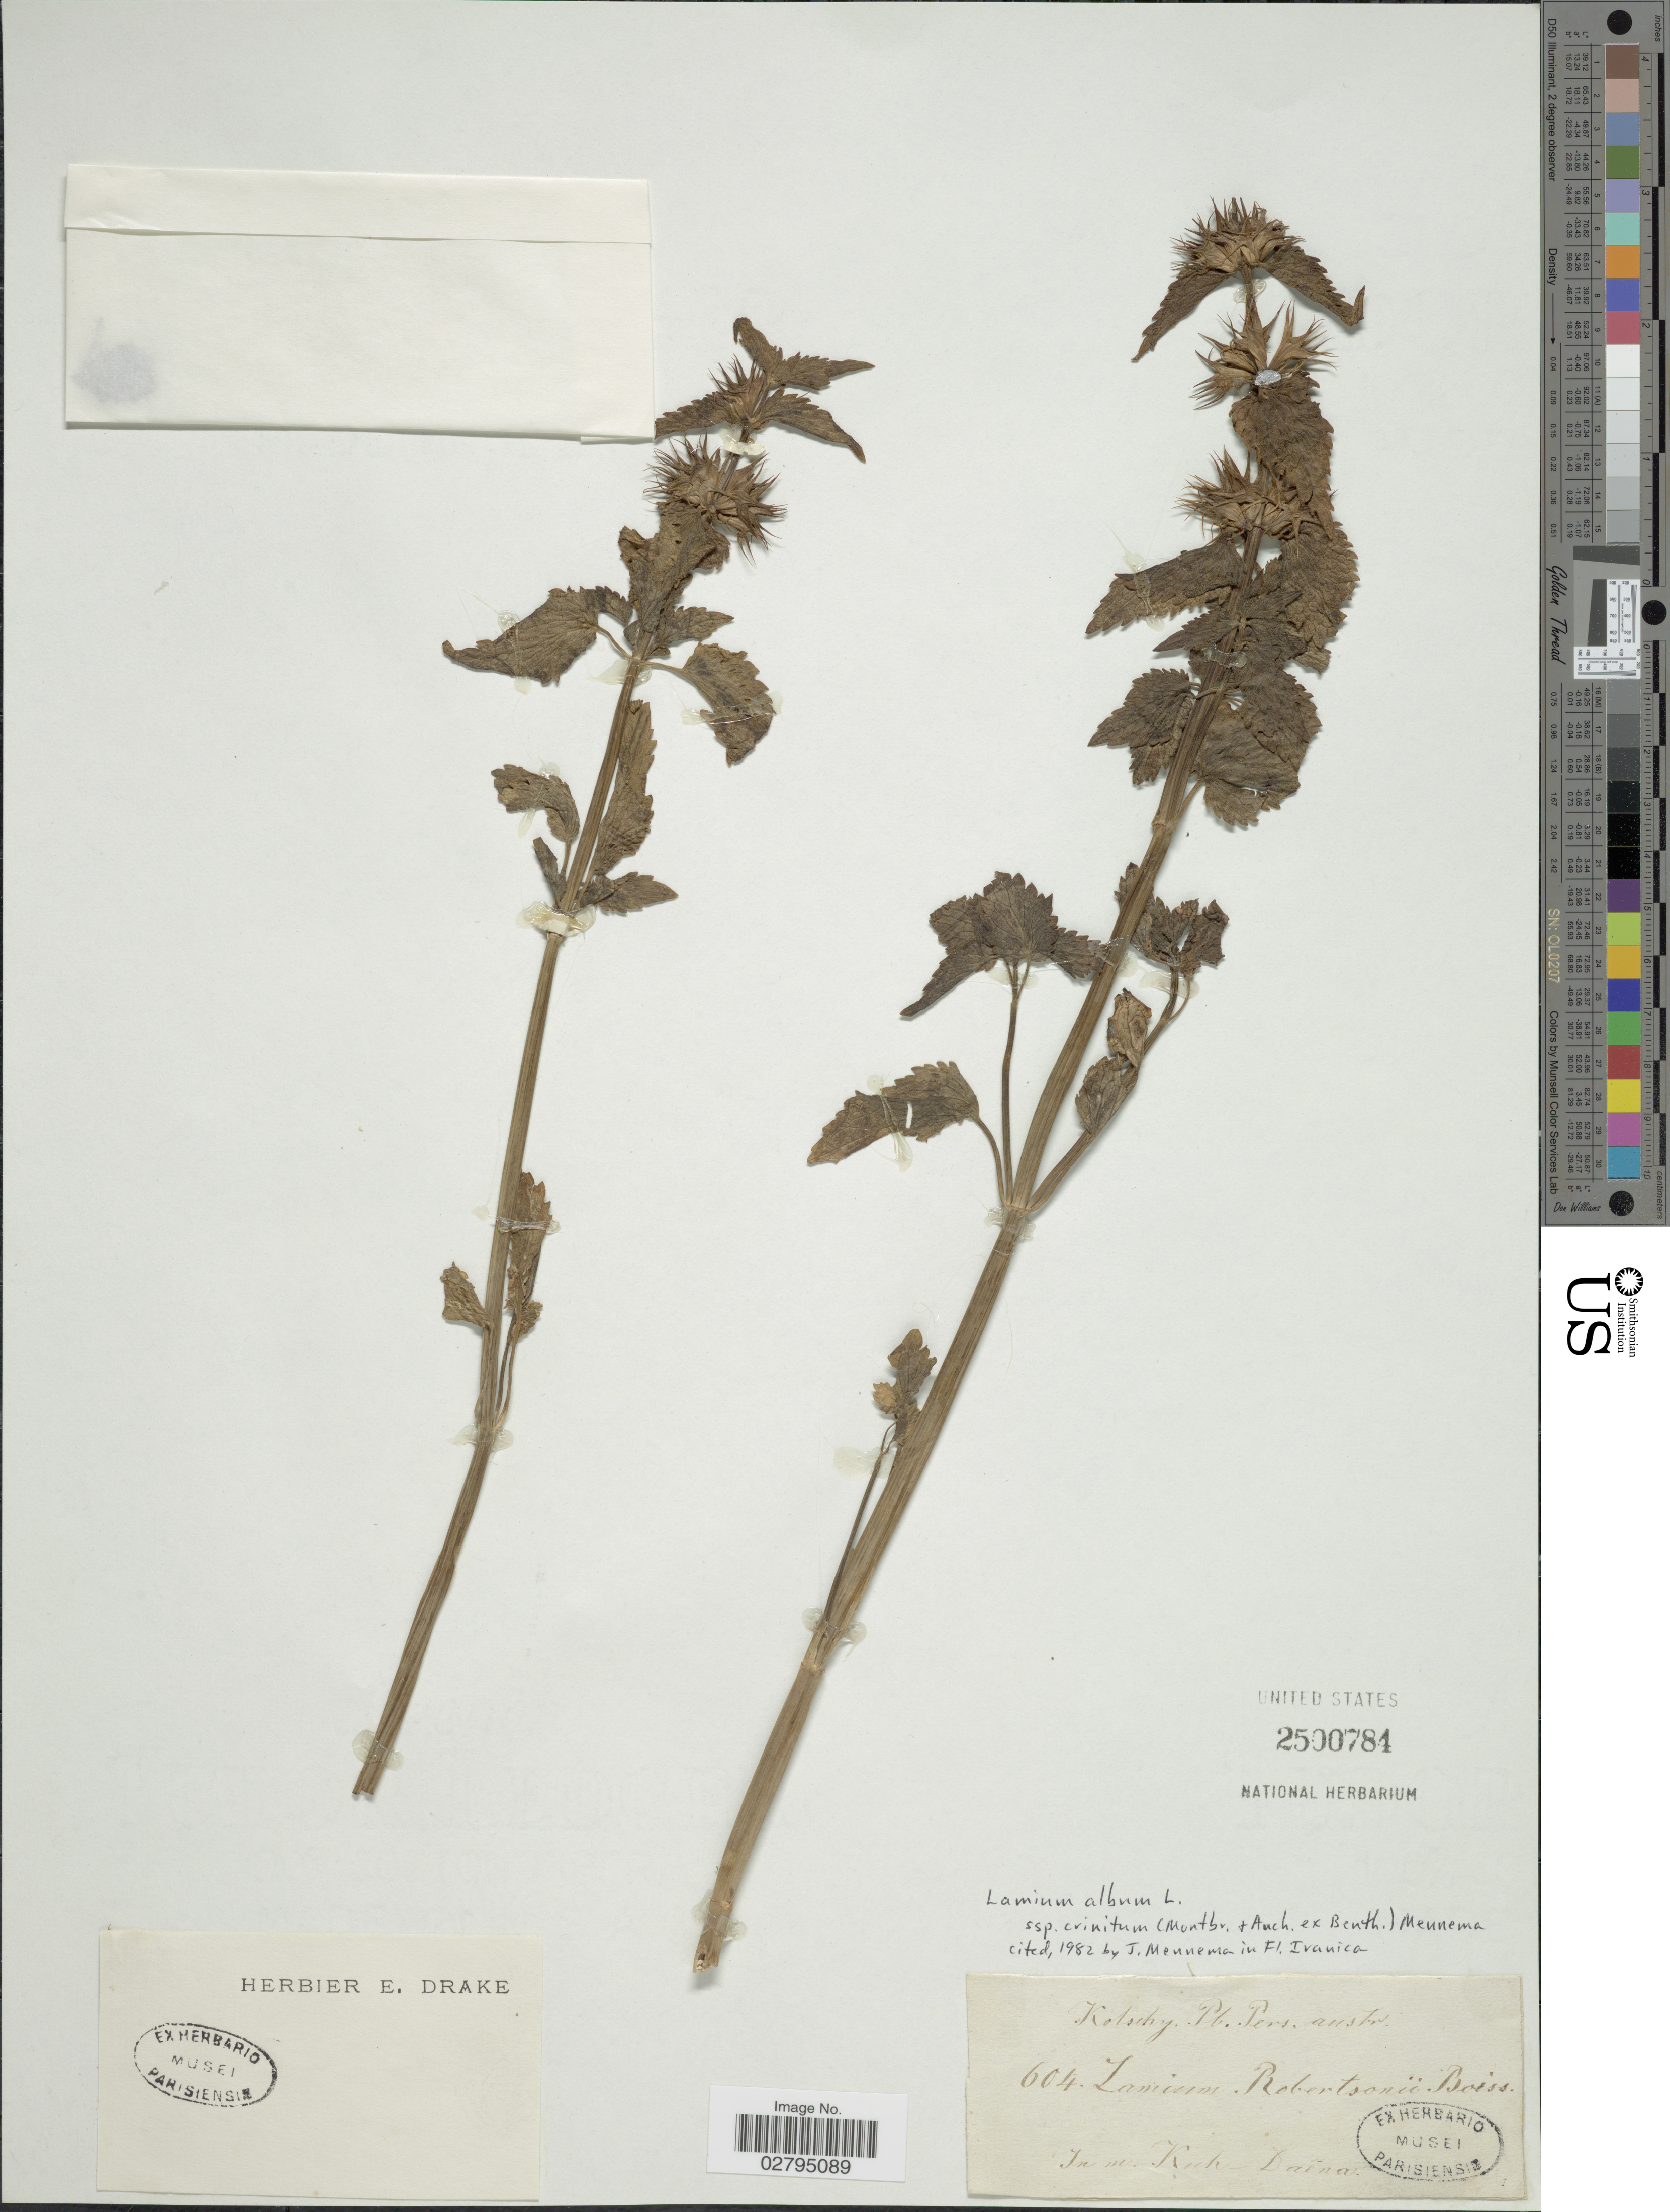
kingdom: Plantae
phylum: Tracheophyta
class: Magnoliopsida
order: Lamiales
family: Lamiaceae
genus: Lamium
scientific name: Lamium album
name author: L.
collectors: Kotschy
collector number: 604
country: Iran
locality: Pers. austr. In m. Kuh Daena.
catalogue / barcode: US 2500784